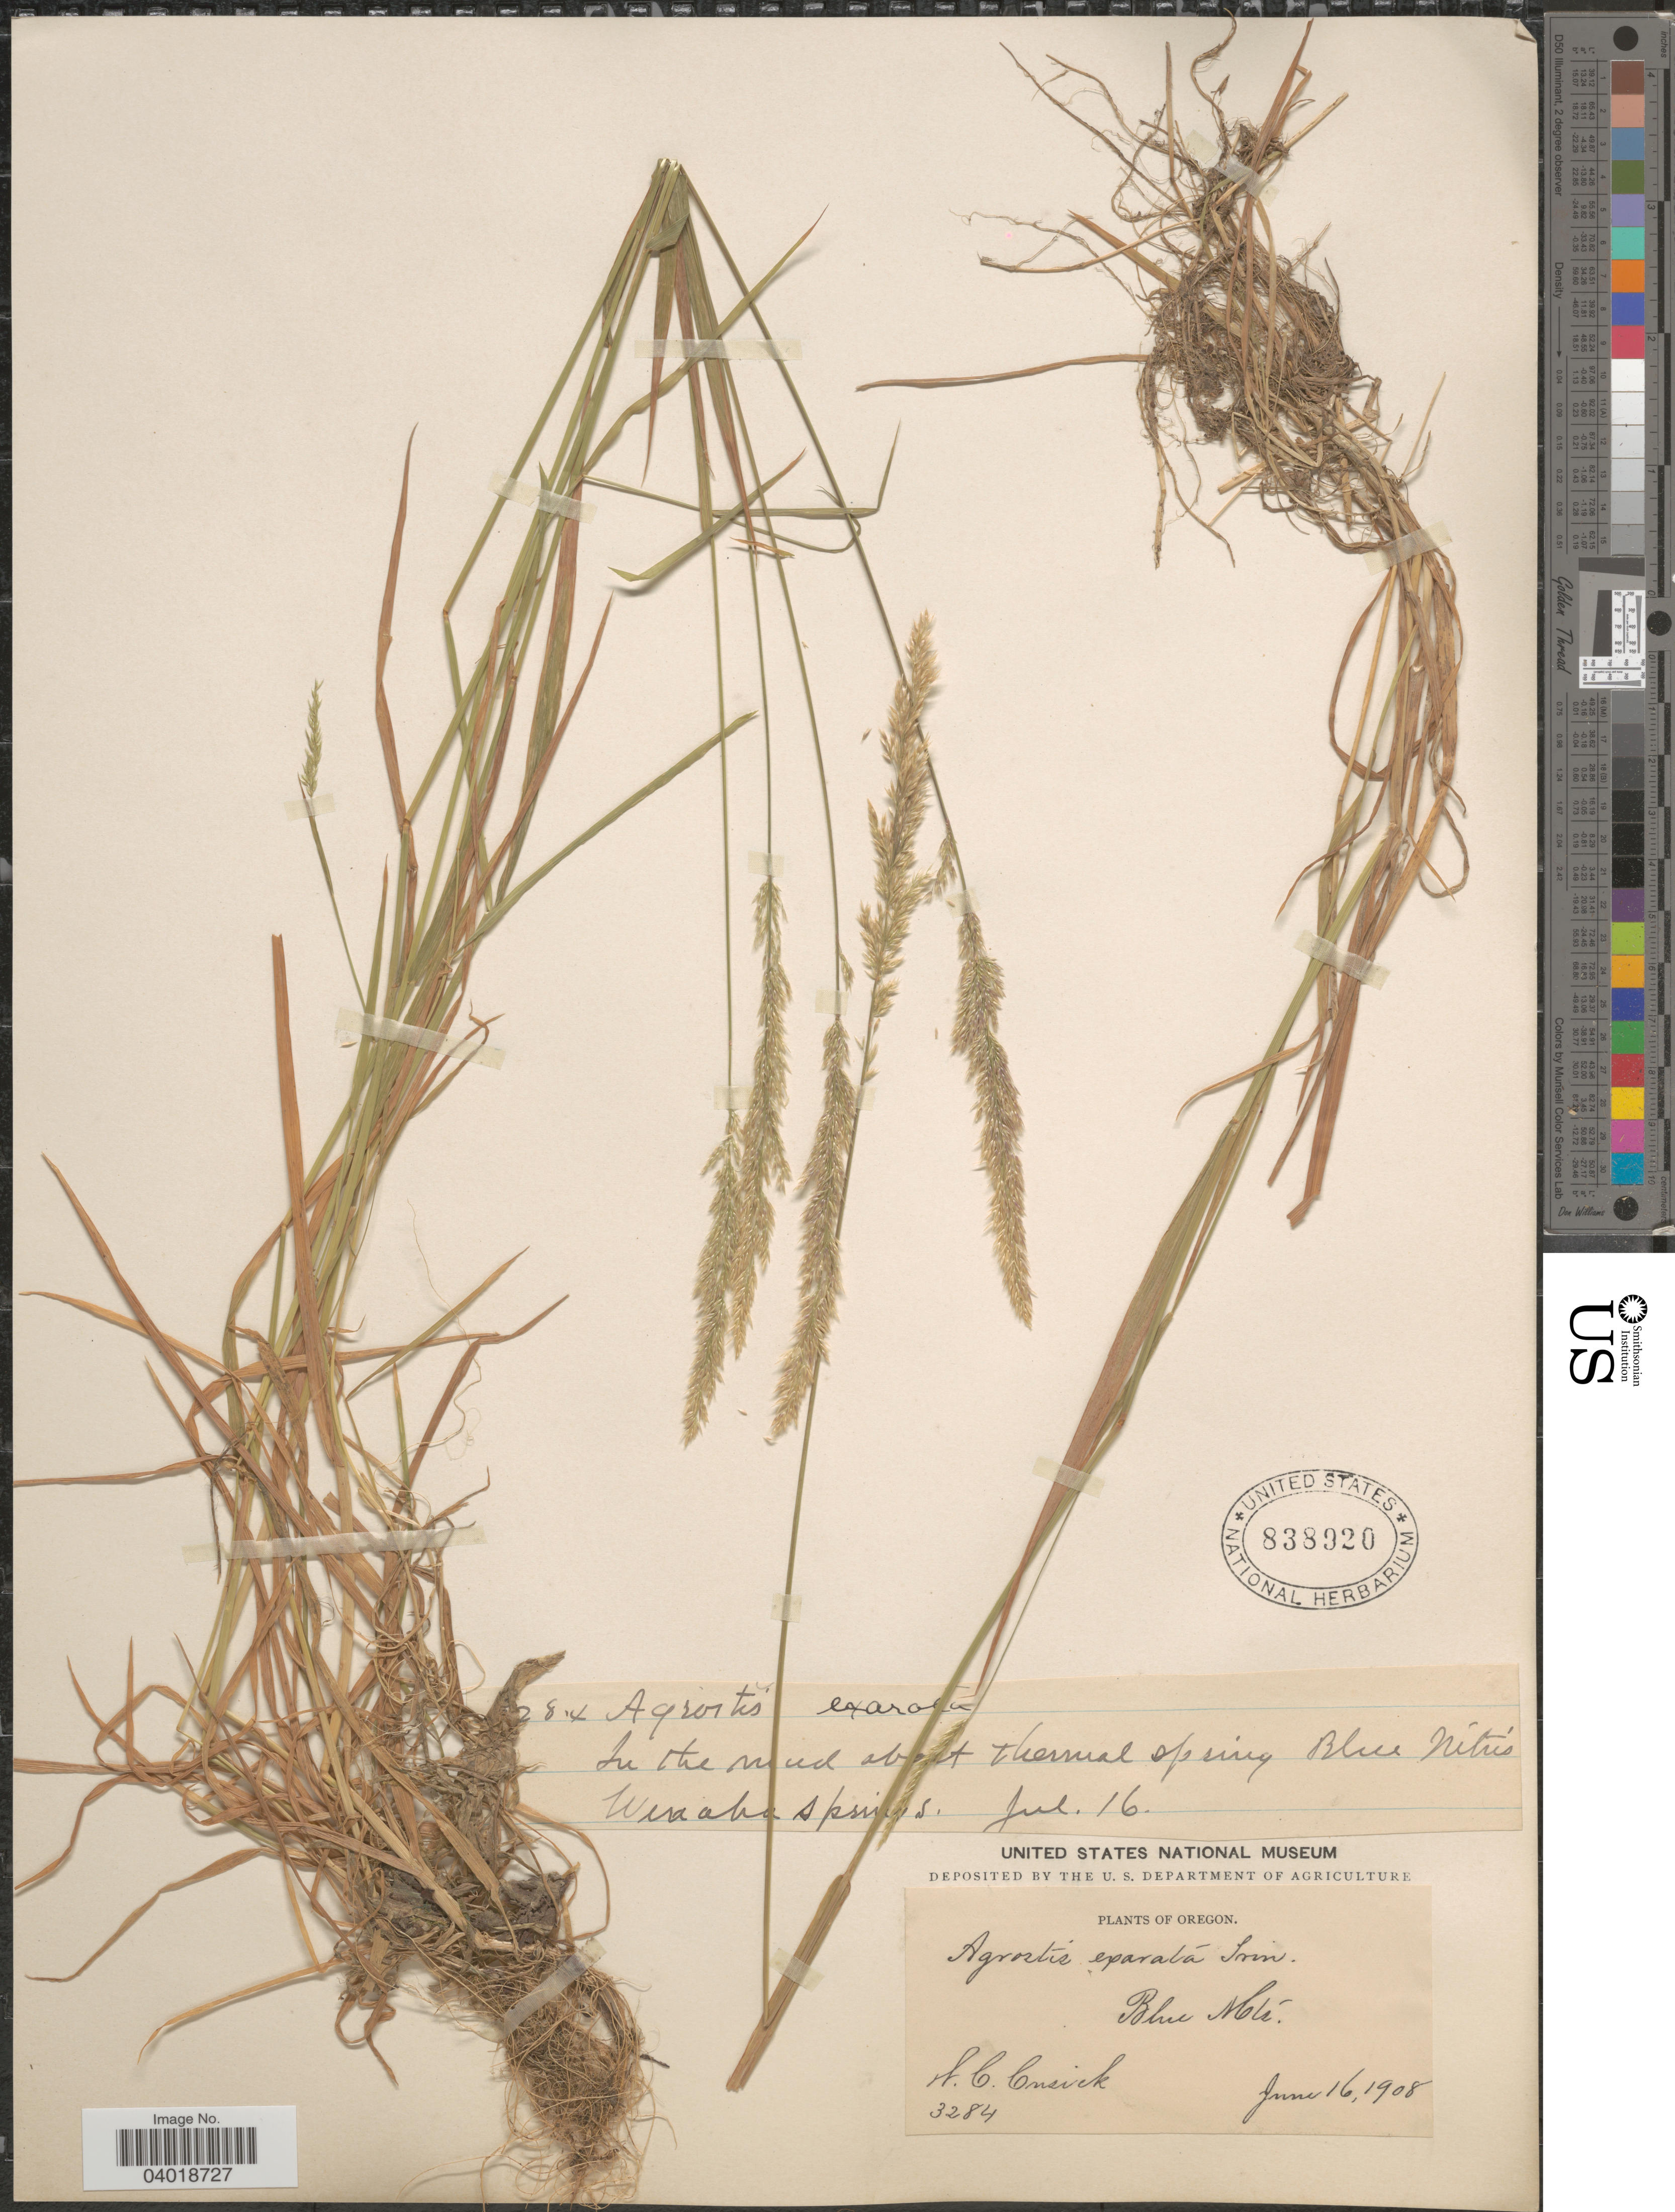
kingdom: Plantae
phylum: Tracheophyta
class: Liliopsida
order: Poales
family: Poaceae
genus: Agrostis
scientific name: Agrostis exarata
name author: Trin.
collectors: W. C. Cusick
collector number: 3284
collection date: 1908-06-16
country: United States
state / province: Oregon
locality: Blue Mts. In the mud about thermal spring Blue Mtns. Wenaha springs.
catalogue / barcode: US 838920